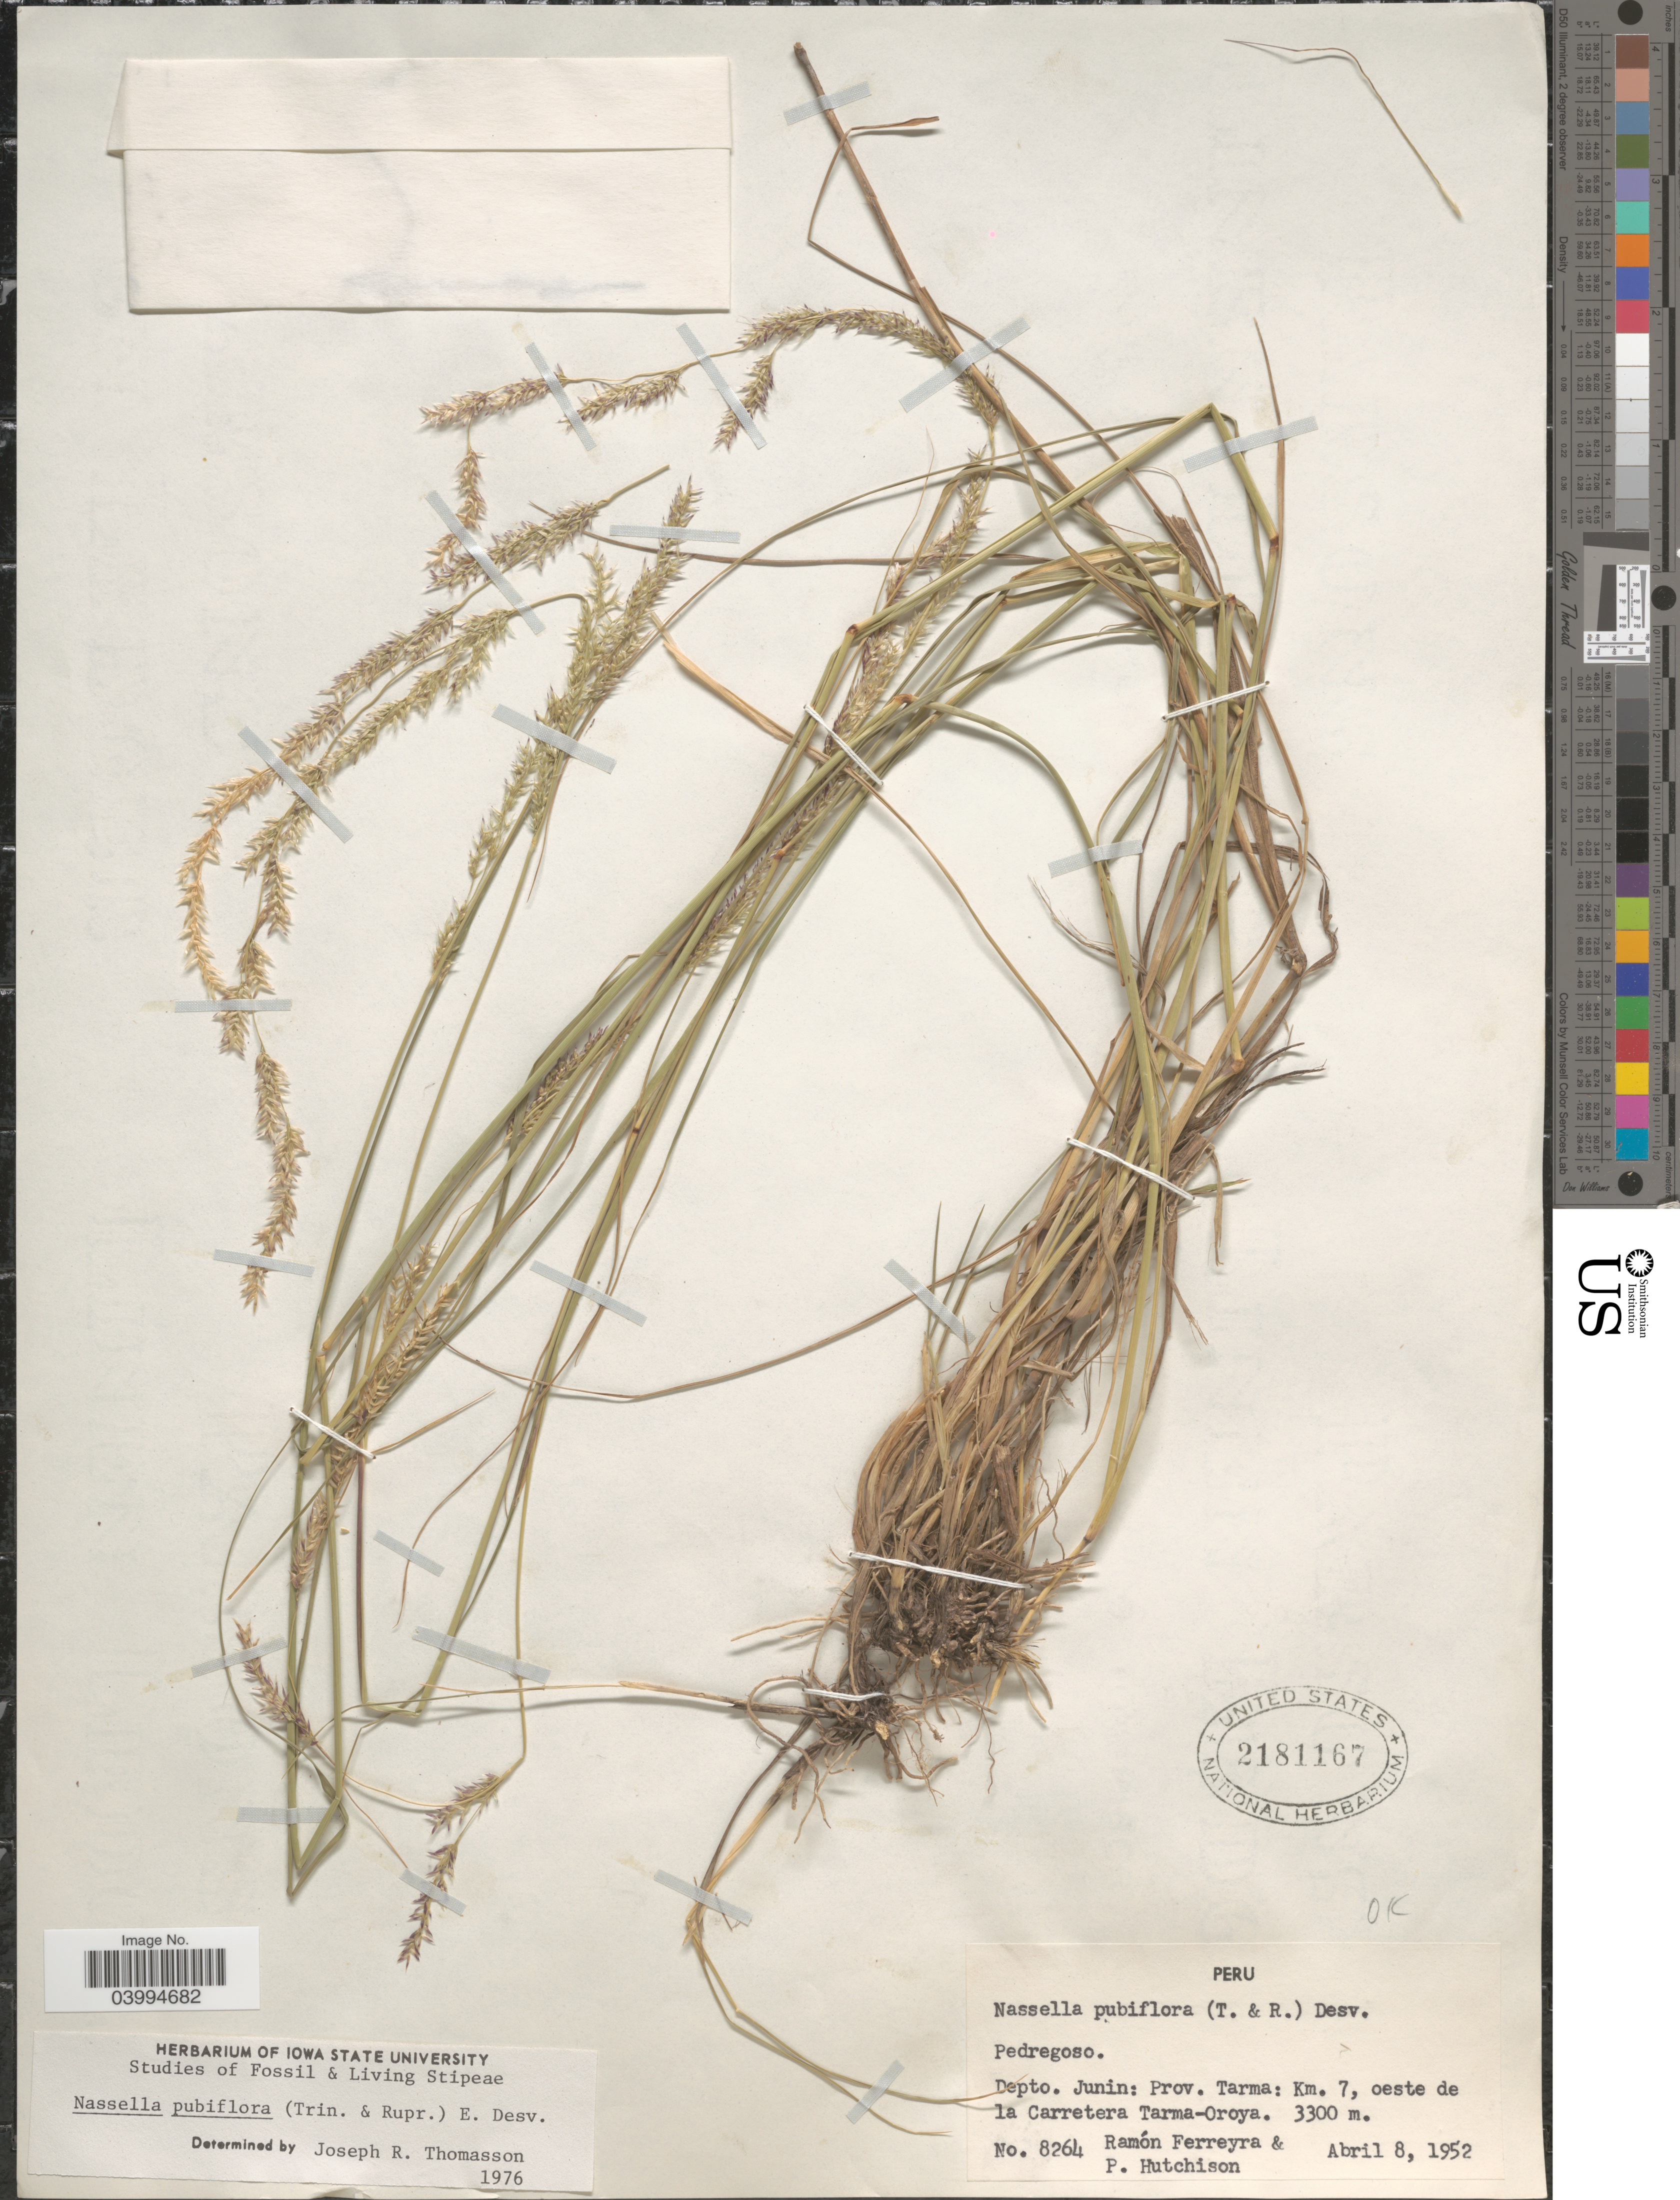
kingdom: Plantae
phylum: Tracheophyta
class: Liliopsida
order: Poales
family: Poaceae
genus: Nassella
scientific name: Nassella pubiflora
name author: (Trin. & Rupr.) É. Desv.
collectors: R. A. Ferreyra & P. C. Hutchison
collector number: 8264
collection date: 1952-04-08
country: Peru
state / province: Junín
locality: Depto. Junin: Prov. Tarma: Km. 7, oeste de la Carretera Tarma-Oroya.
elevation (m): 3300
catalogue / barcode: US 2181167